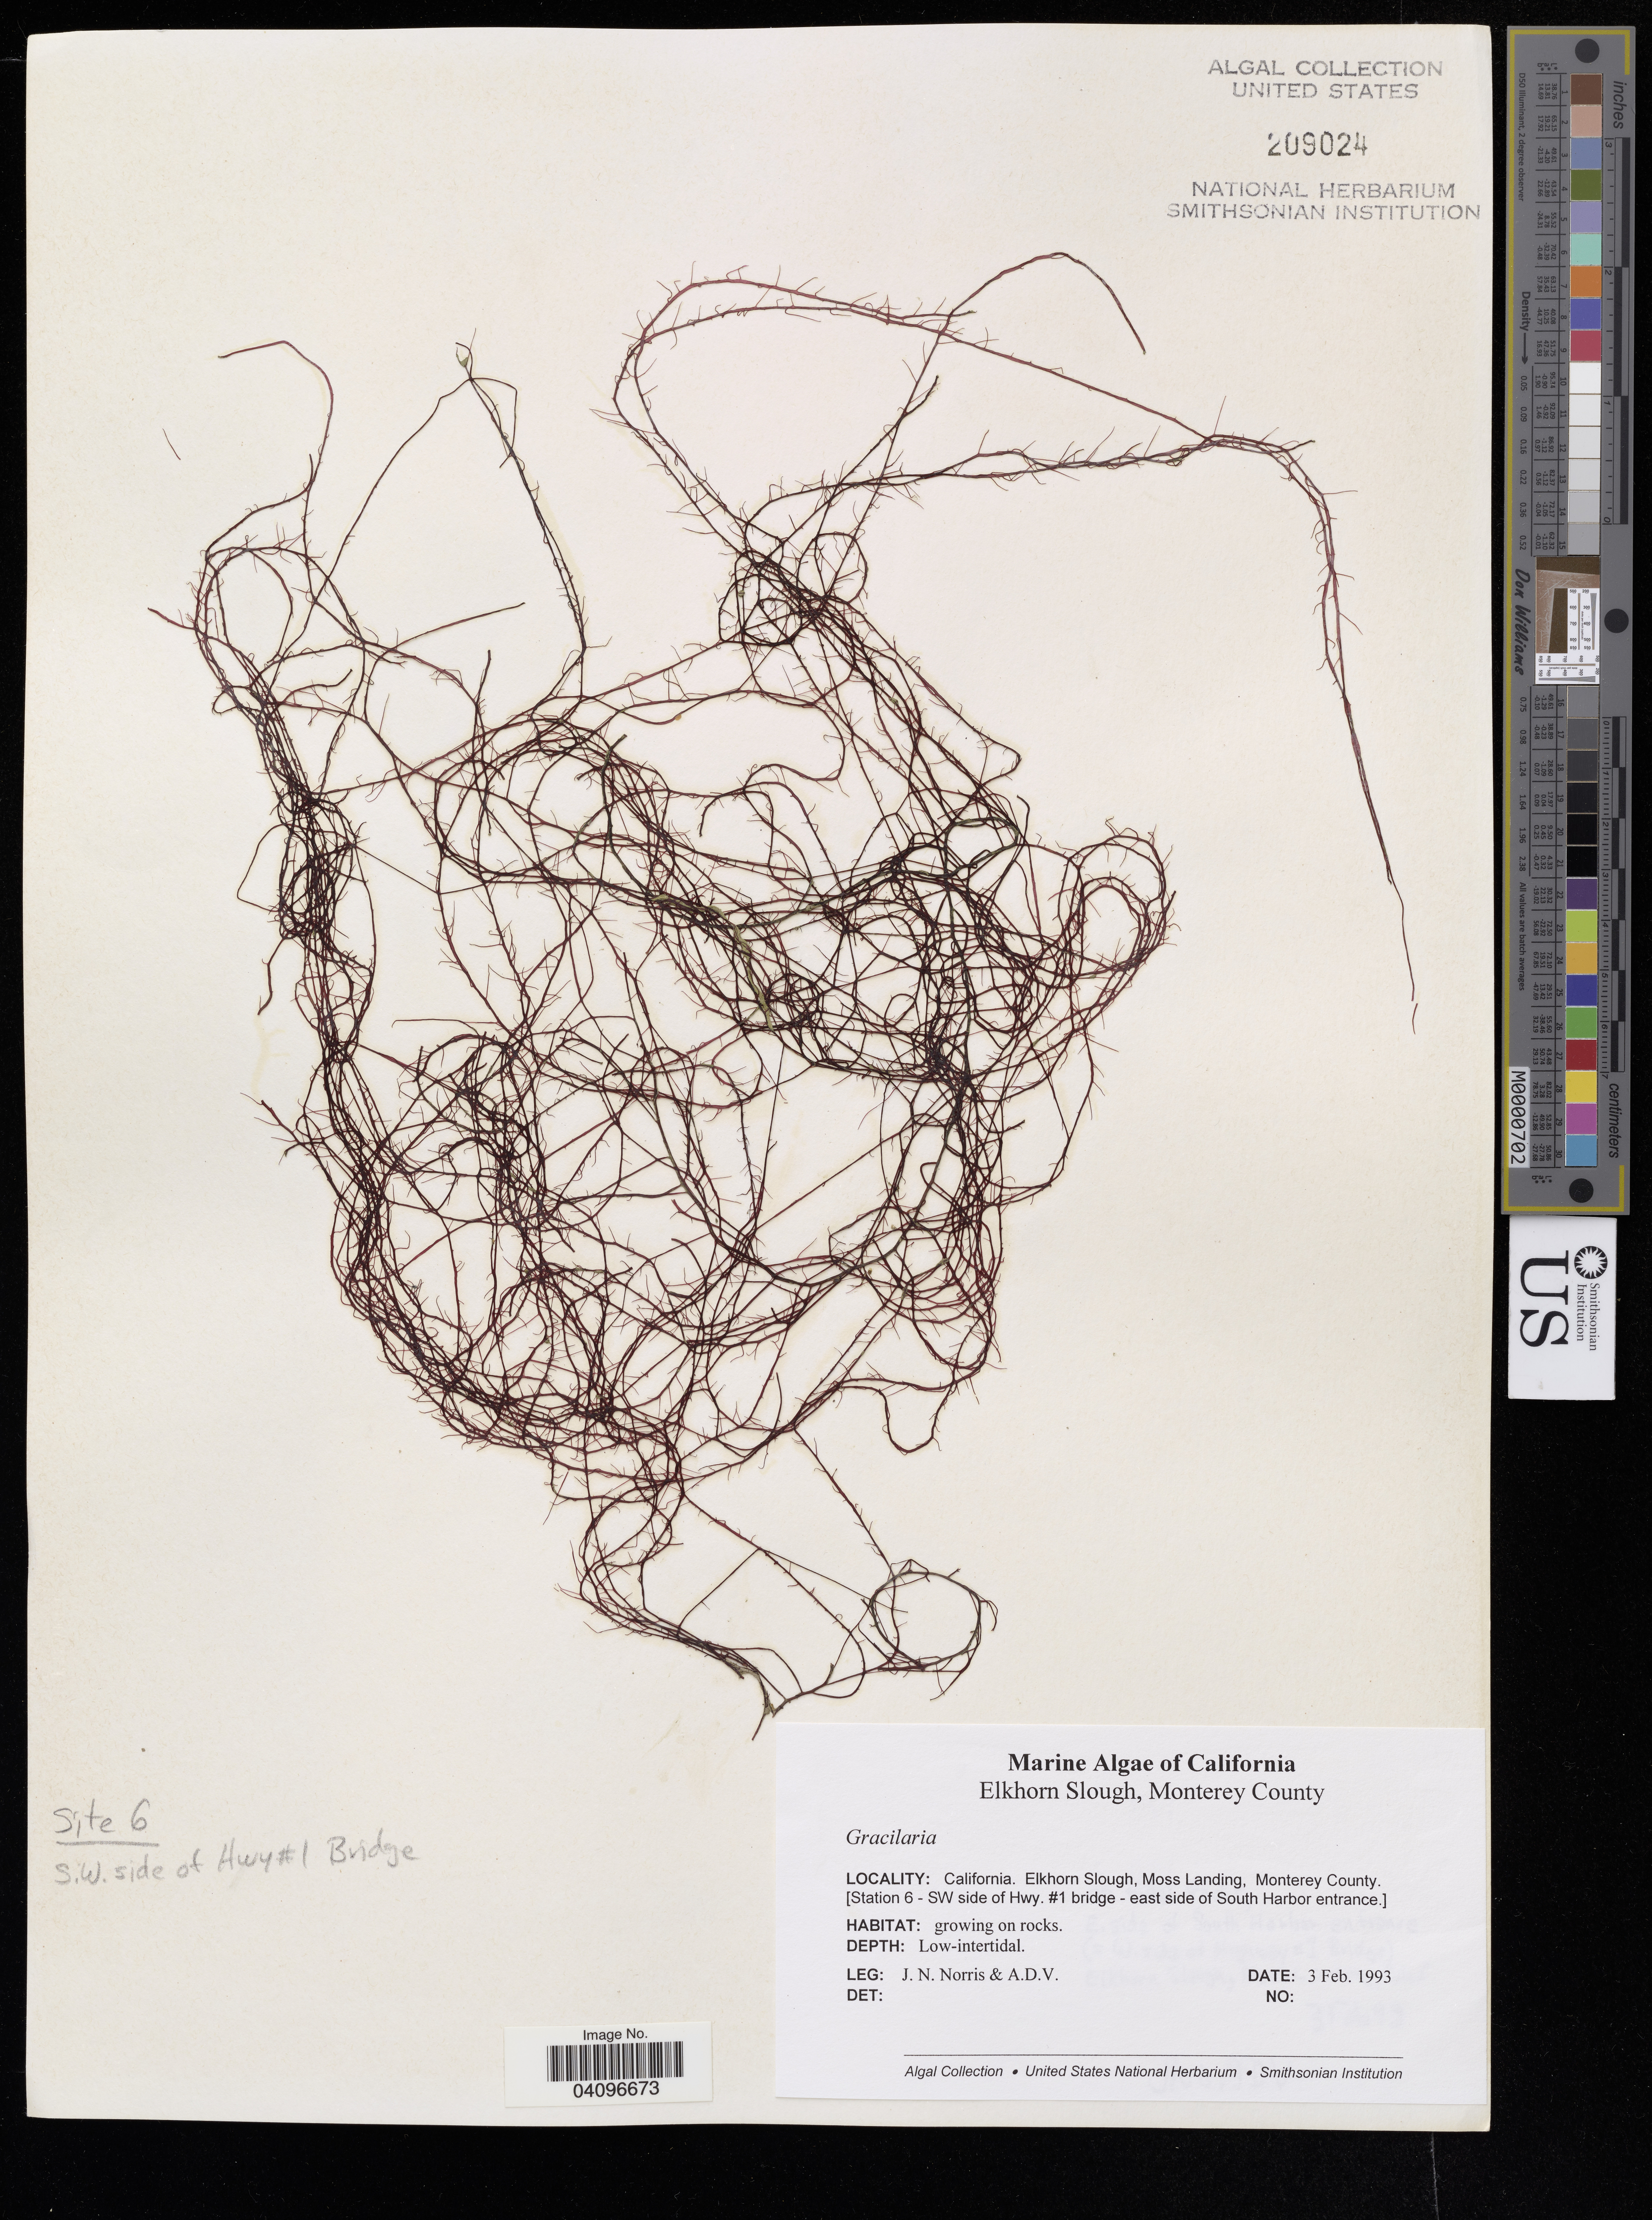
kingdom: Plantae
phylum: Rhodophyta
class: Florideophyceae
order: Gracilariales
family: Gracilariaceae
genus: Gracilaria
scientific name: Gracilaria sp.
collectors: J. Norris & A.D.V.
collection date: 1993-02-03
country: United States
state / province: California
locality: Elkhorn Slough, Moss Landing, Monterey County. [Station 6 - SW side of Hwy. #1 bridge - east side of South Harbor entrance.].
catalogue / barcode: US 209024